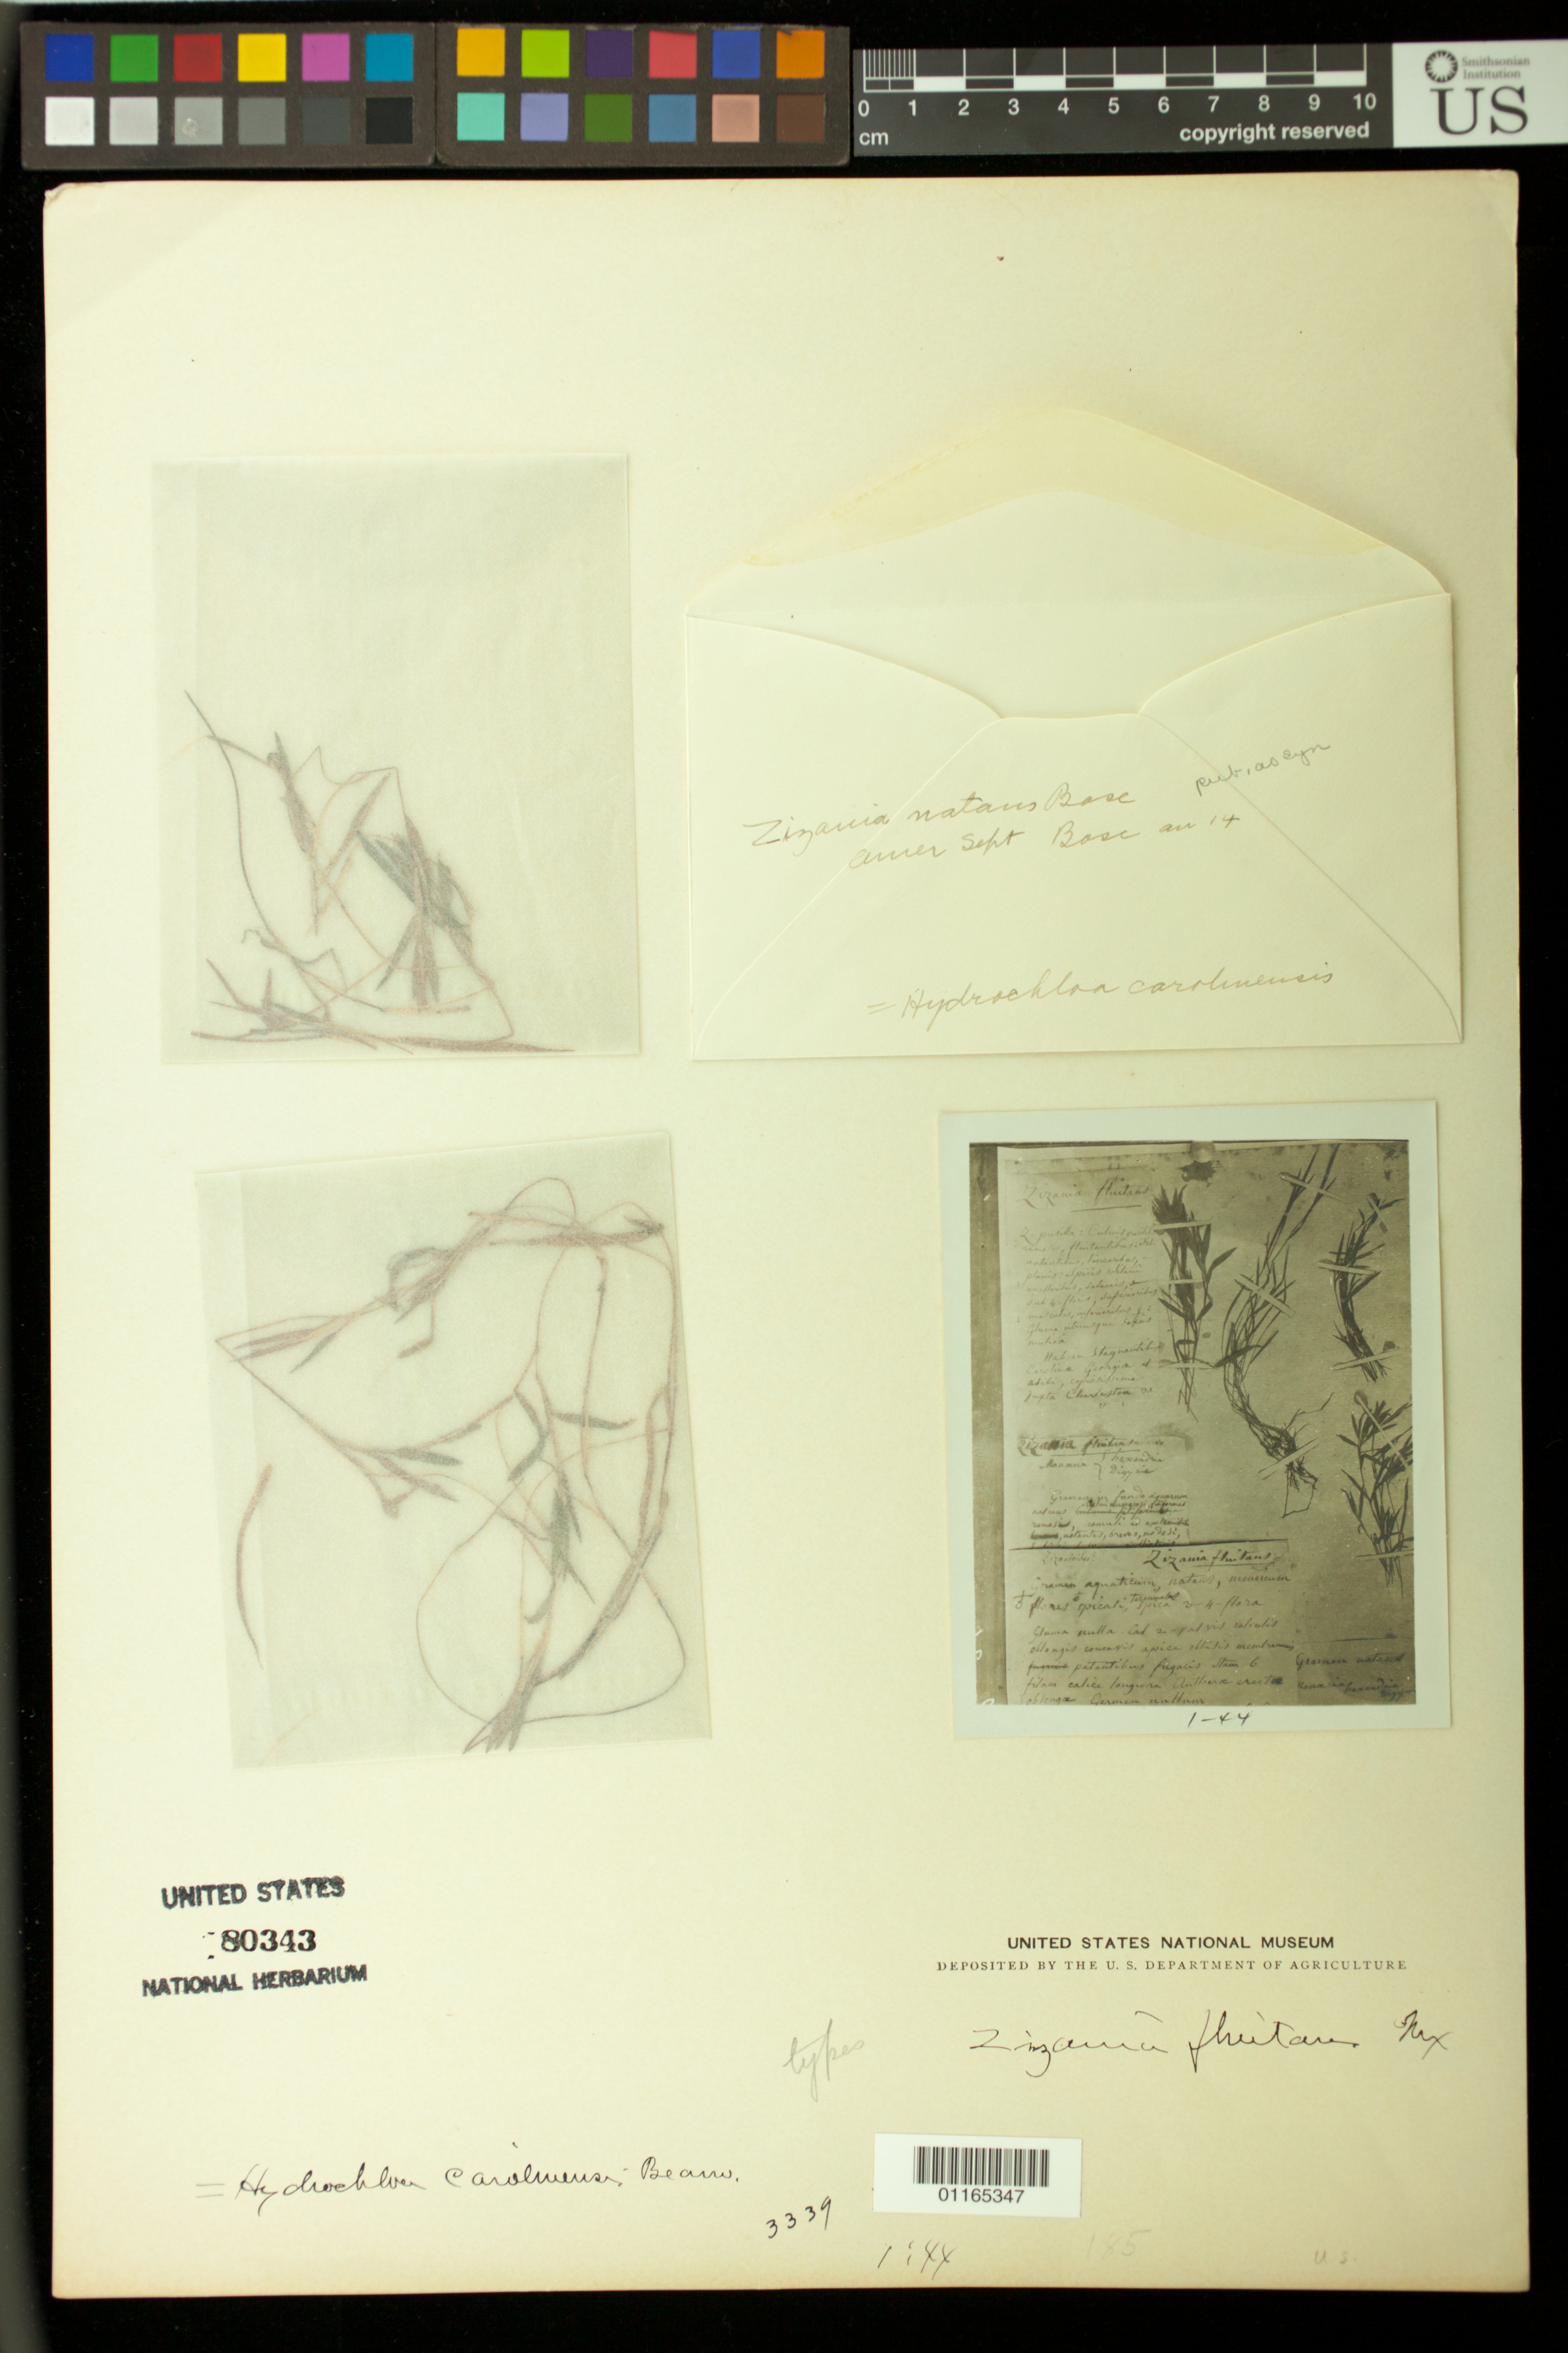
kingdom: Plantae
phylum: Tracheophyta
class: Liliopsida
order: Poales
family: Poaceae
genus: Zizania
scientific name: Zizania fluitans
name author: Michx.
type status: Type Collection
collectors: A. Michaux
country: United States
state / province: South Carolina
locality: Charleston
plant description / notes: Photograph and fragmentary material of type specimen ex herb. Montp. Protologue cites "ad lacum Champlain", apparently in error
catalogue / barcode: US 80343